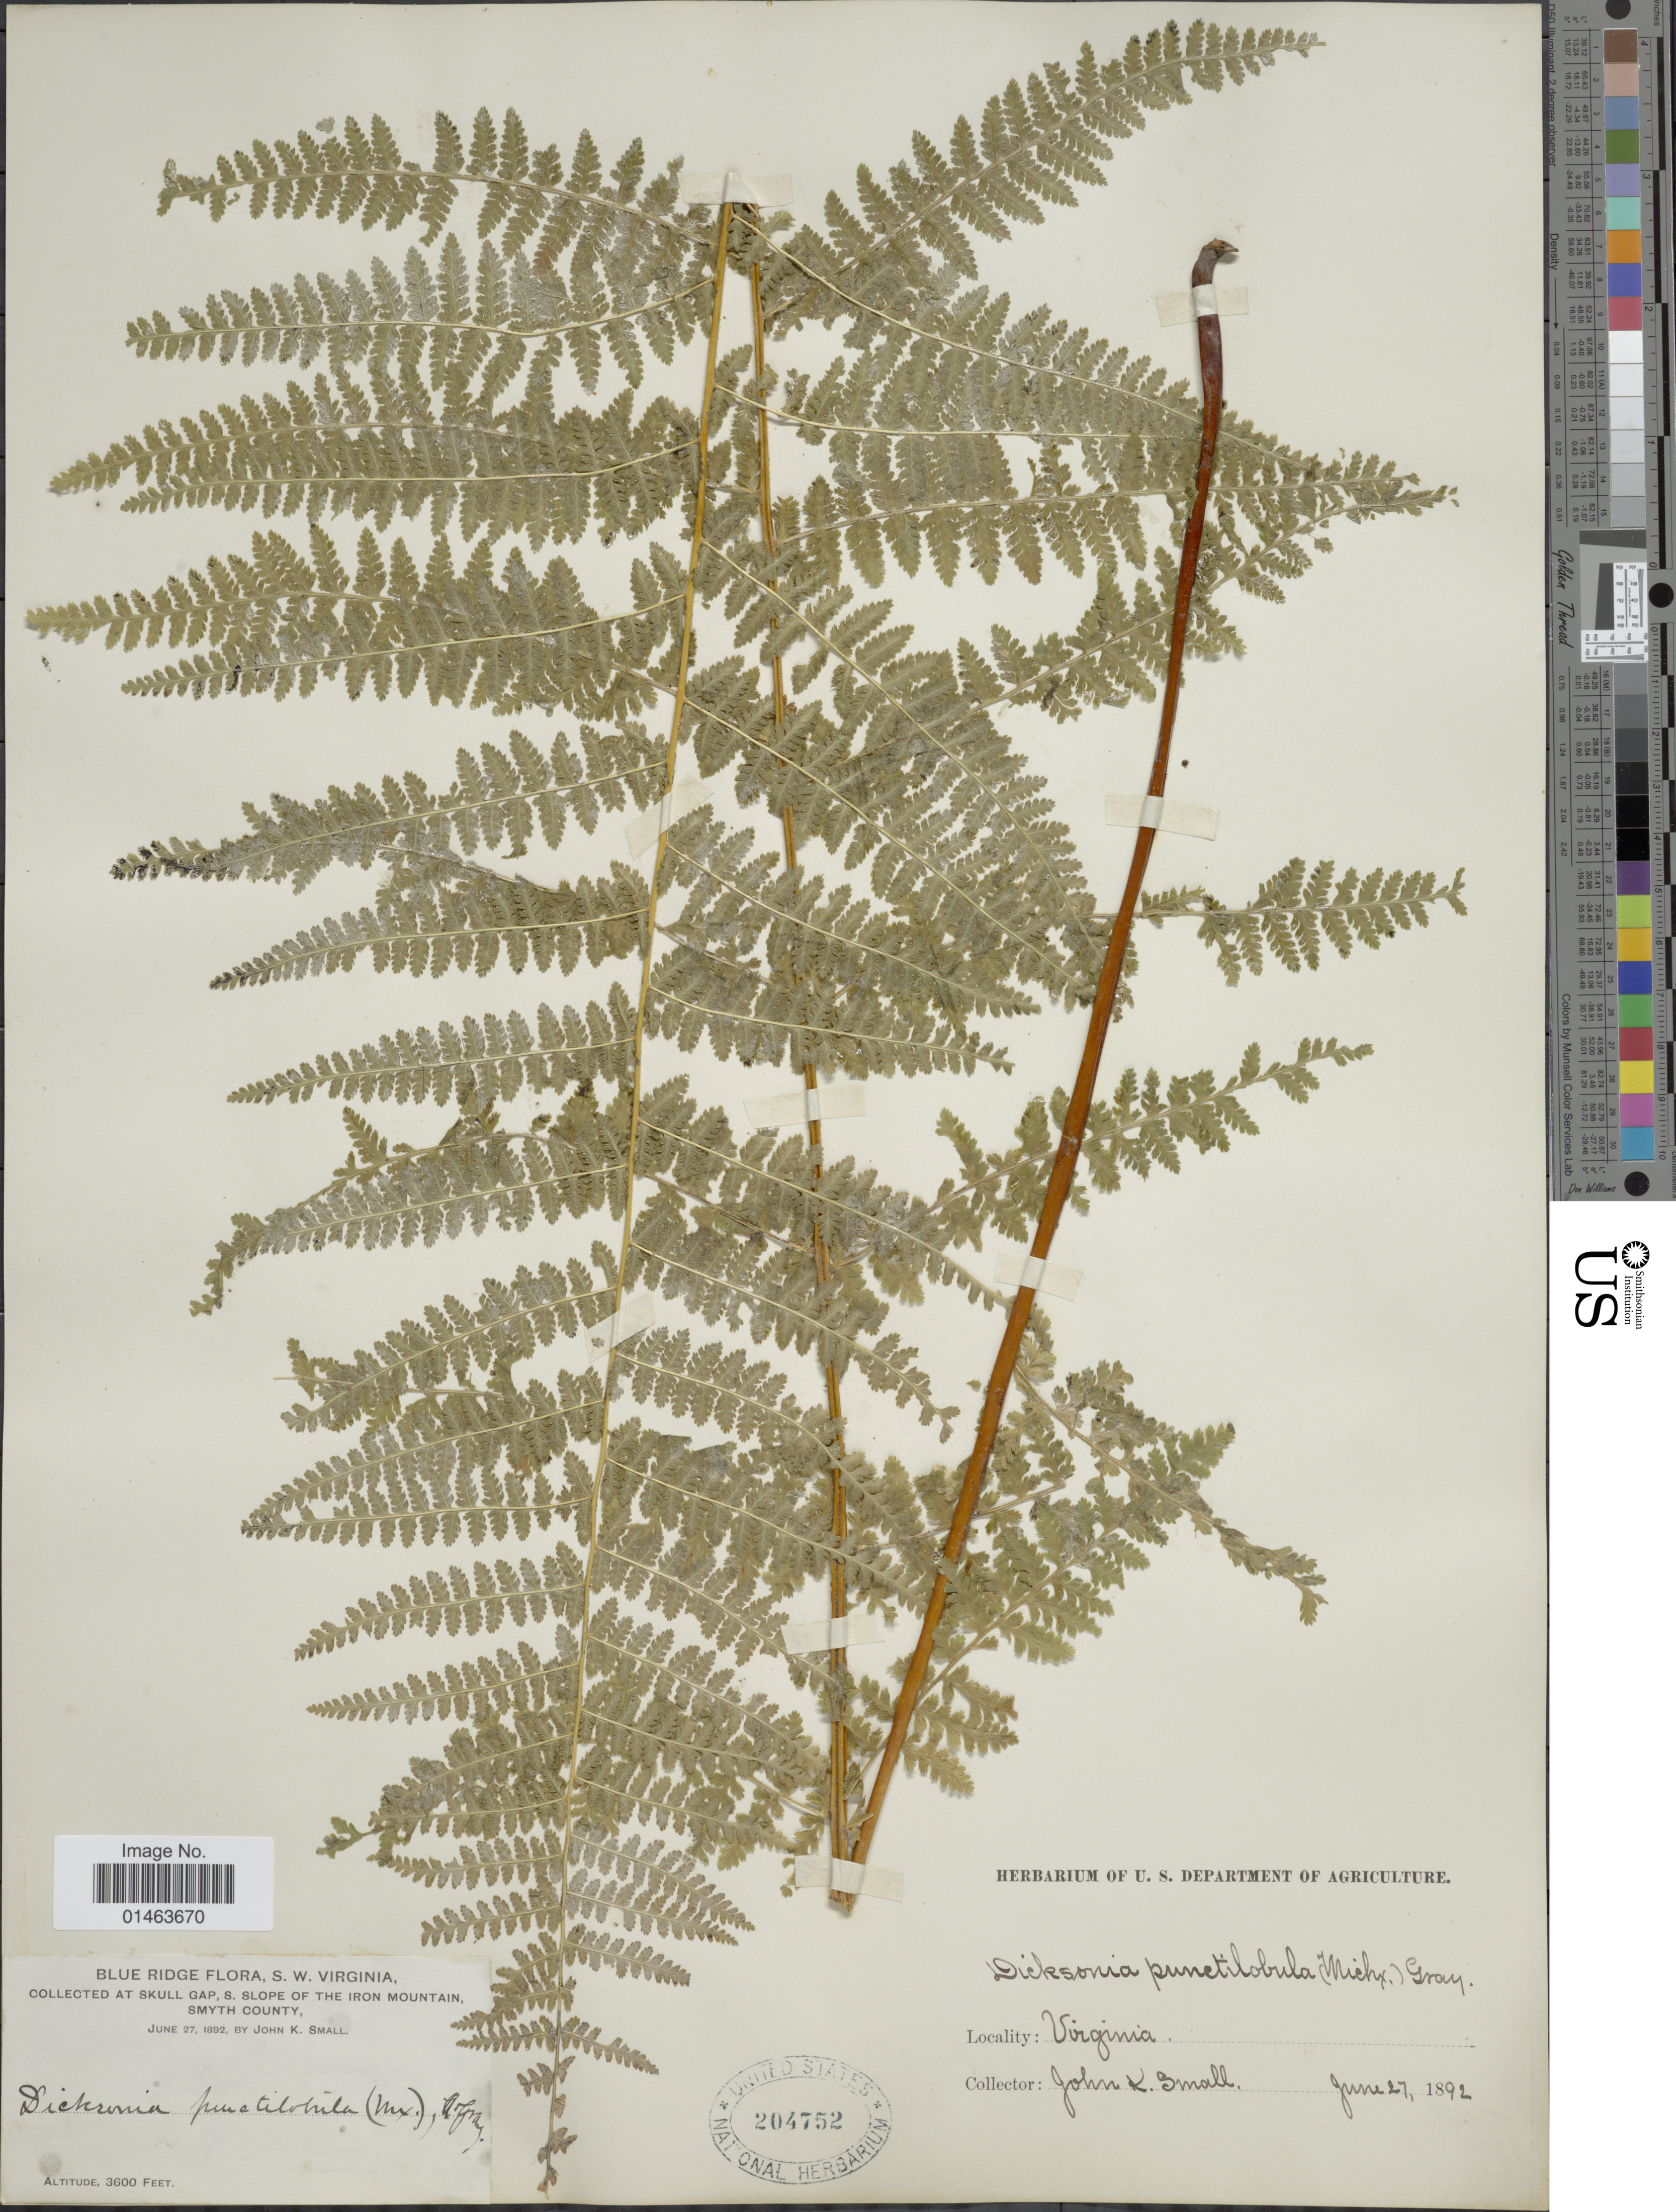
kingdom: Plantae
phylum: Tracheophyta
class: Polypodiopsida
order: Polypodiales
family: Dennstaedtiaceae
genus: Dennstaedtia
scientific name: Dennstaedtia punctilobula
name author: (Michx.) T. Moore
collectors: J. K. Small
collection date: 1892-06-27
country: United States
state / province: Virginia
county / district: Smyth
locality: Blue Ridge Flora, S. W. Virginia, Skull Gap, S. slope of the Iron Mountain,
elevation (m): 1097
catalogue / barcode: US 204752